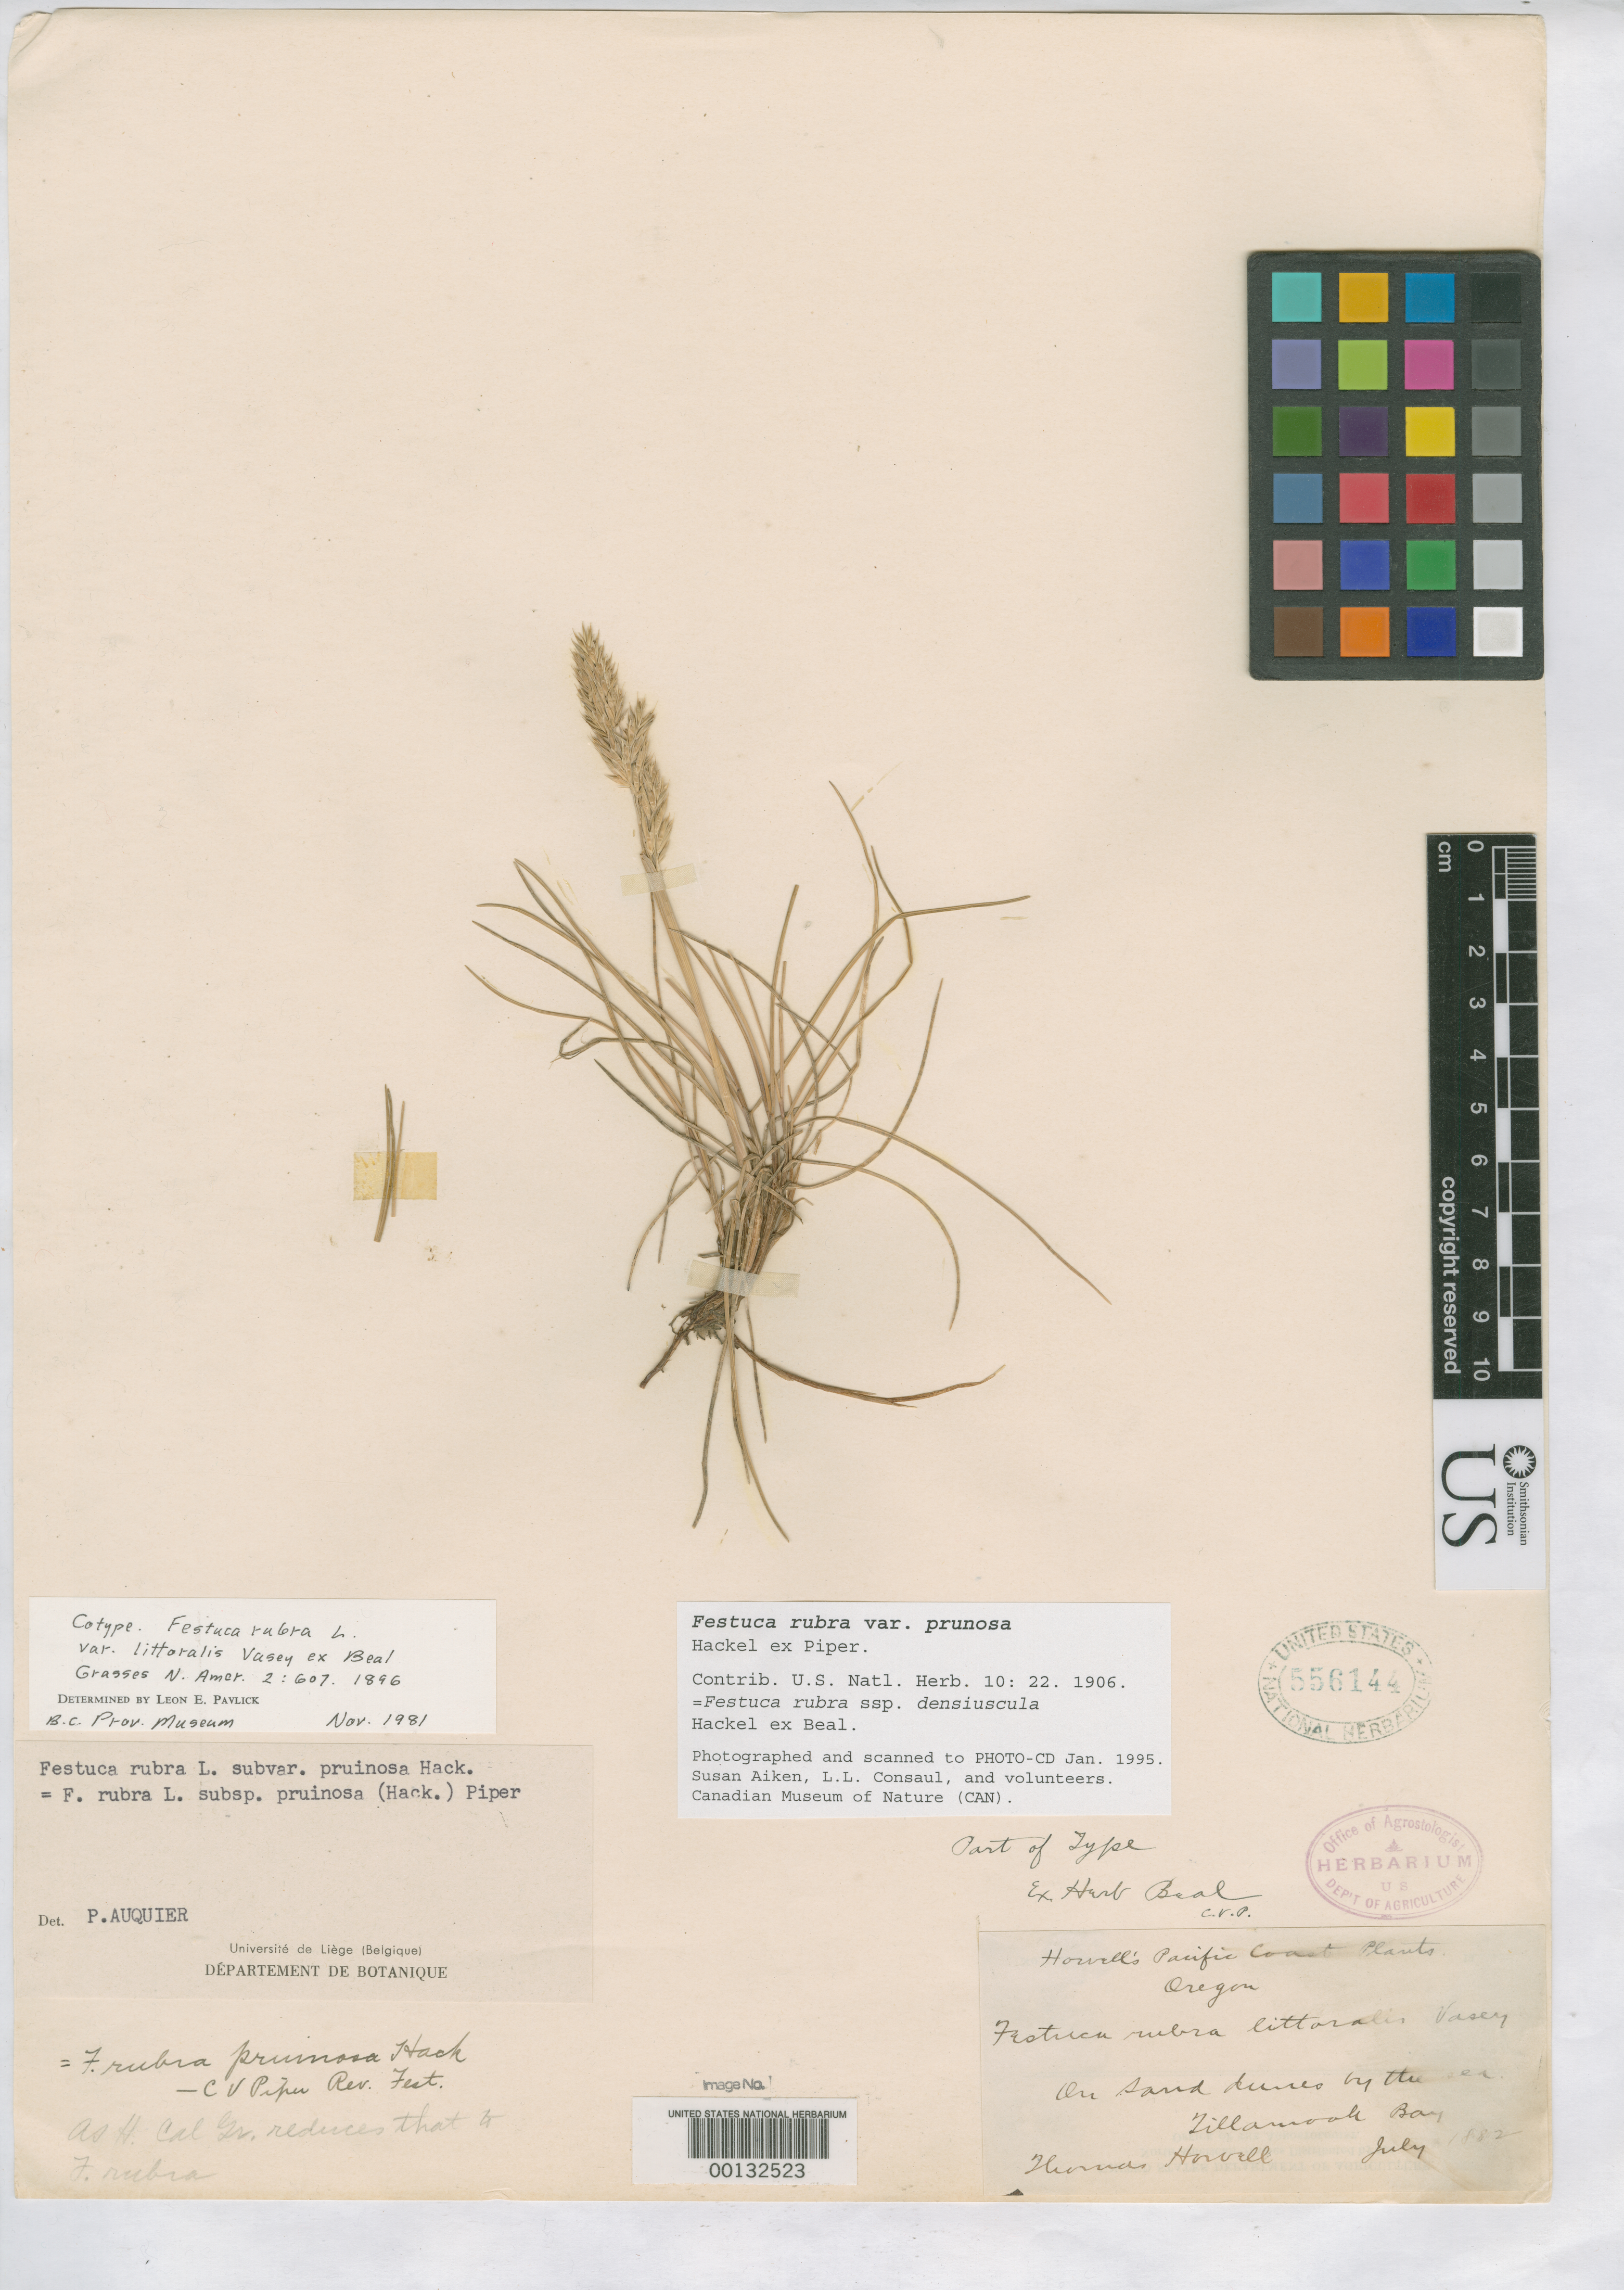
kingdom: Plantae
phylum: Tracheophyta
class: Liliopsida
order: Poales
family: Poaceae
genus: Festuca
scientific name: Festuca rubra var. littoralis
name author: Vasey ex W.J. Beal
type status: Syntype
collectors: T. J. Howell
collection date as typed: Jul 1882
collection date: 1882-07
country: United States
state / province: Oregon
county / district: Tillamook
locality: Tillamook Bay.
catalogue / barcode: US 556144